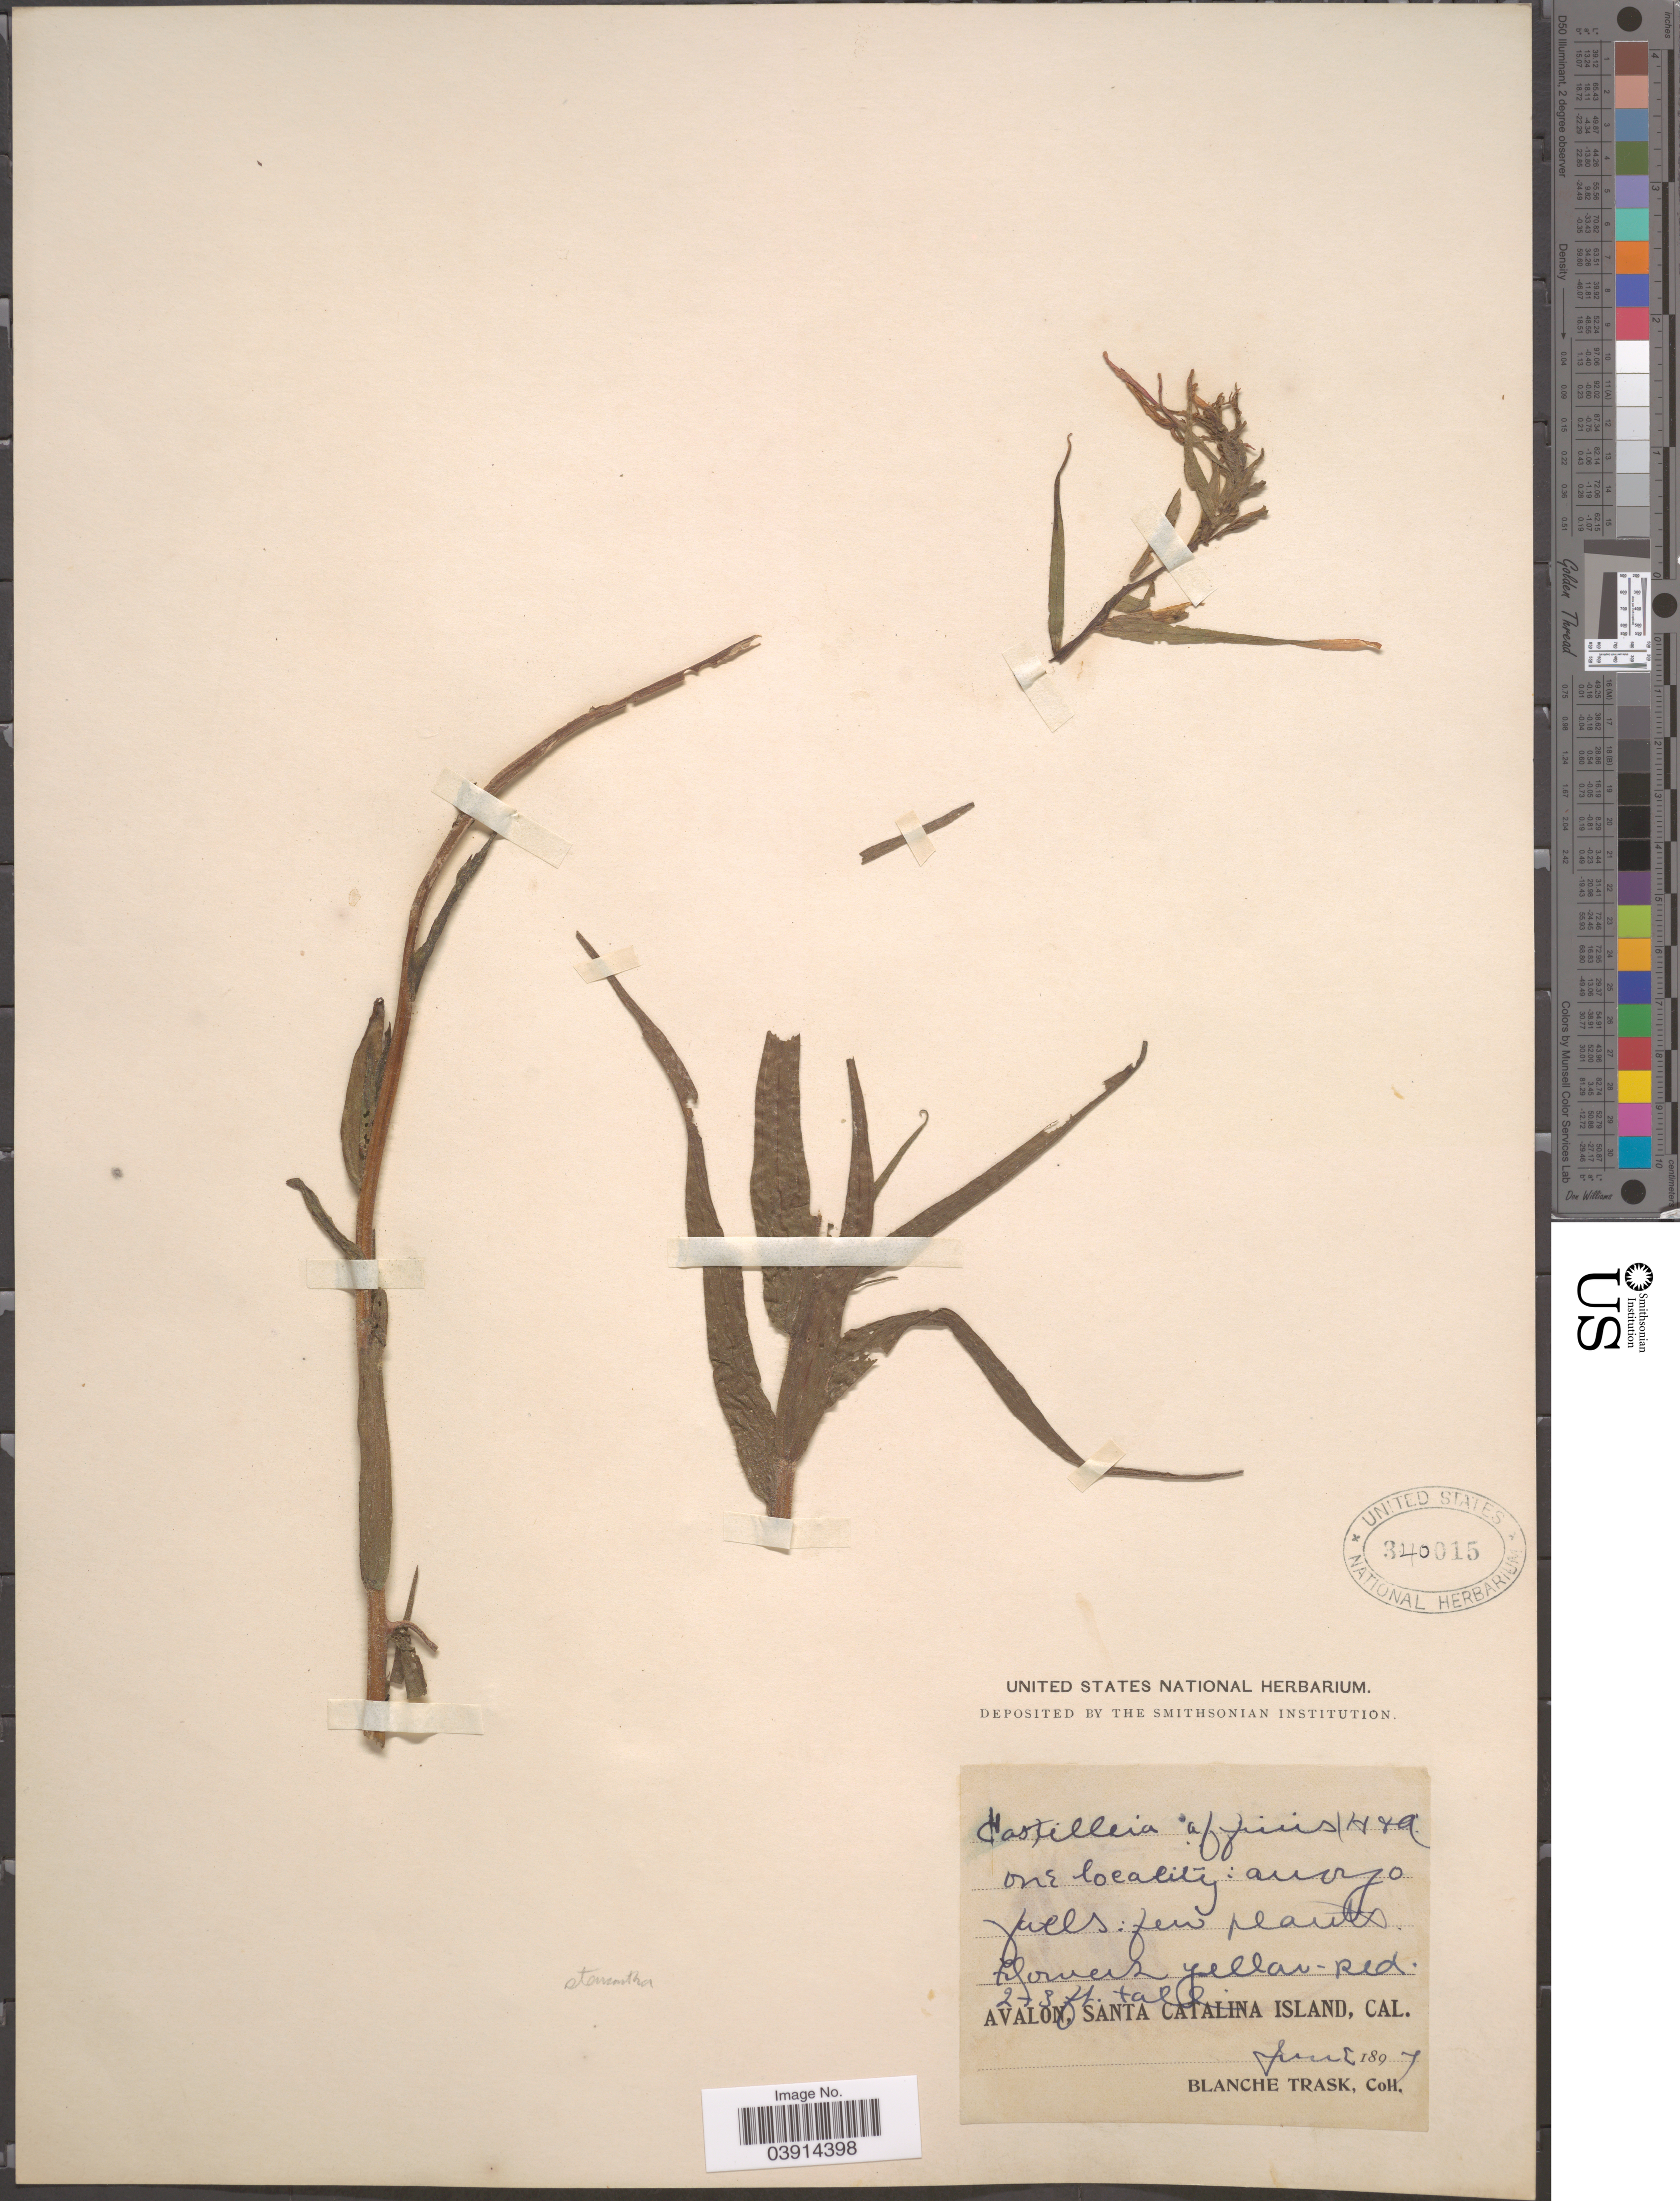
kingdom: Plantae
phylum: Tracheophyta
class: Magnoliopsida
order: Lamiales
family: Orobanchaceae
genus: Castilleja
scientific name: Castilleja stenantha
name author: A. Gray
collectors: B. Trask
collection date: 1897-06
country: United States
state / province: California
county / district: Los Angeles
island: Santa Catalina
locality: Avalon, Santa Catalina Island.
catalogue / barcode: US 340015